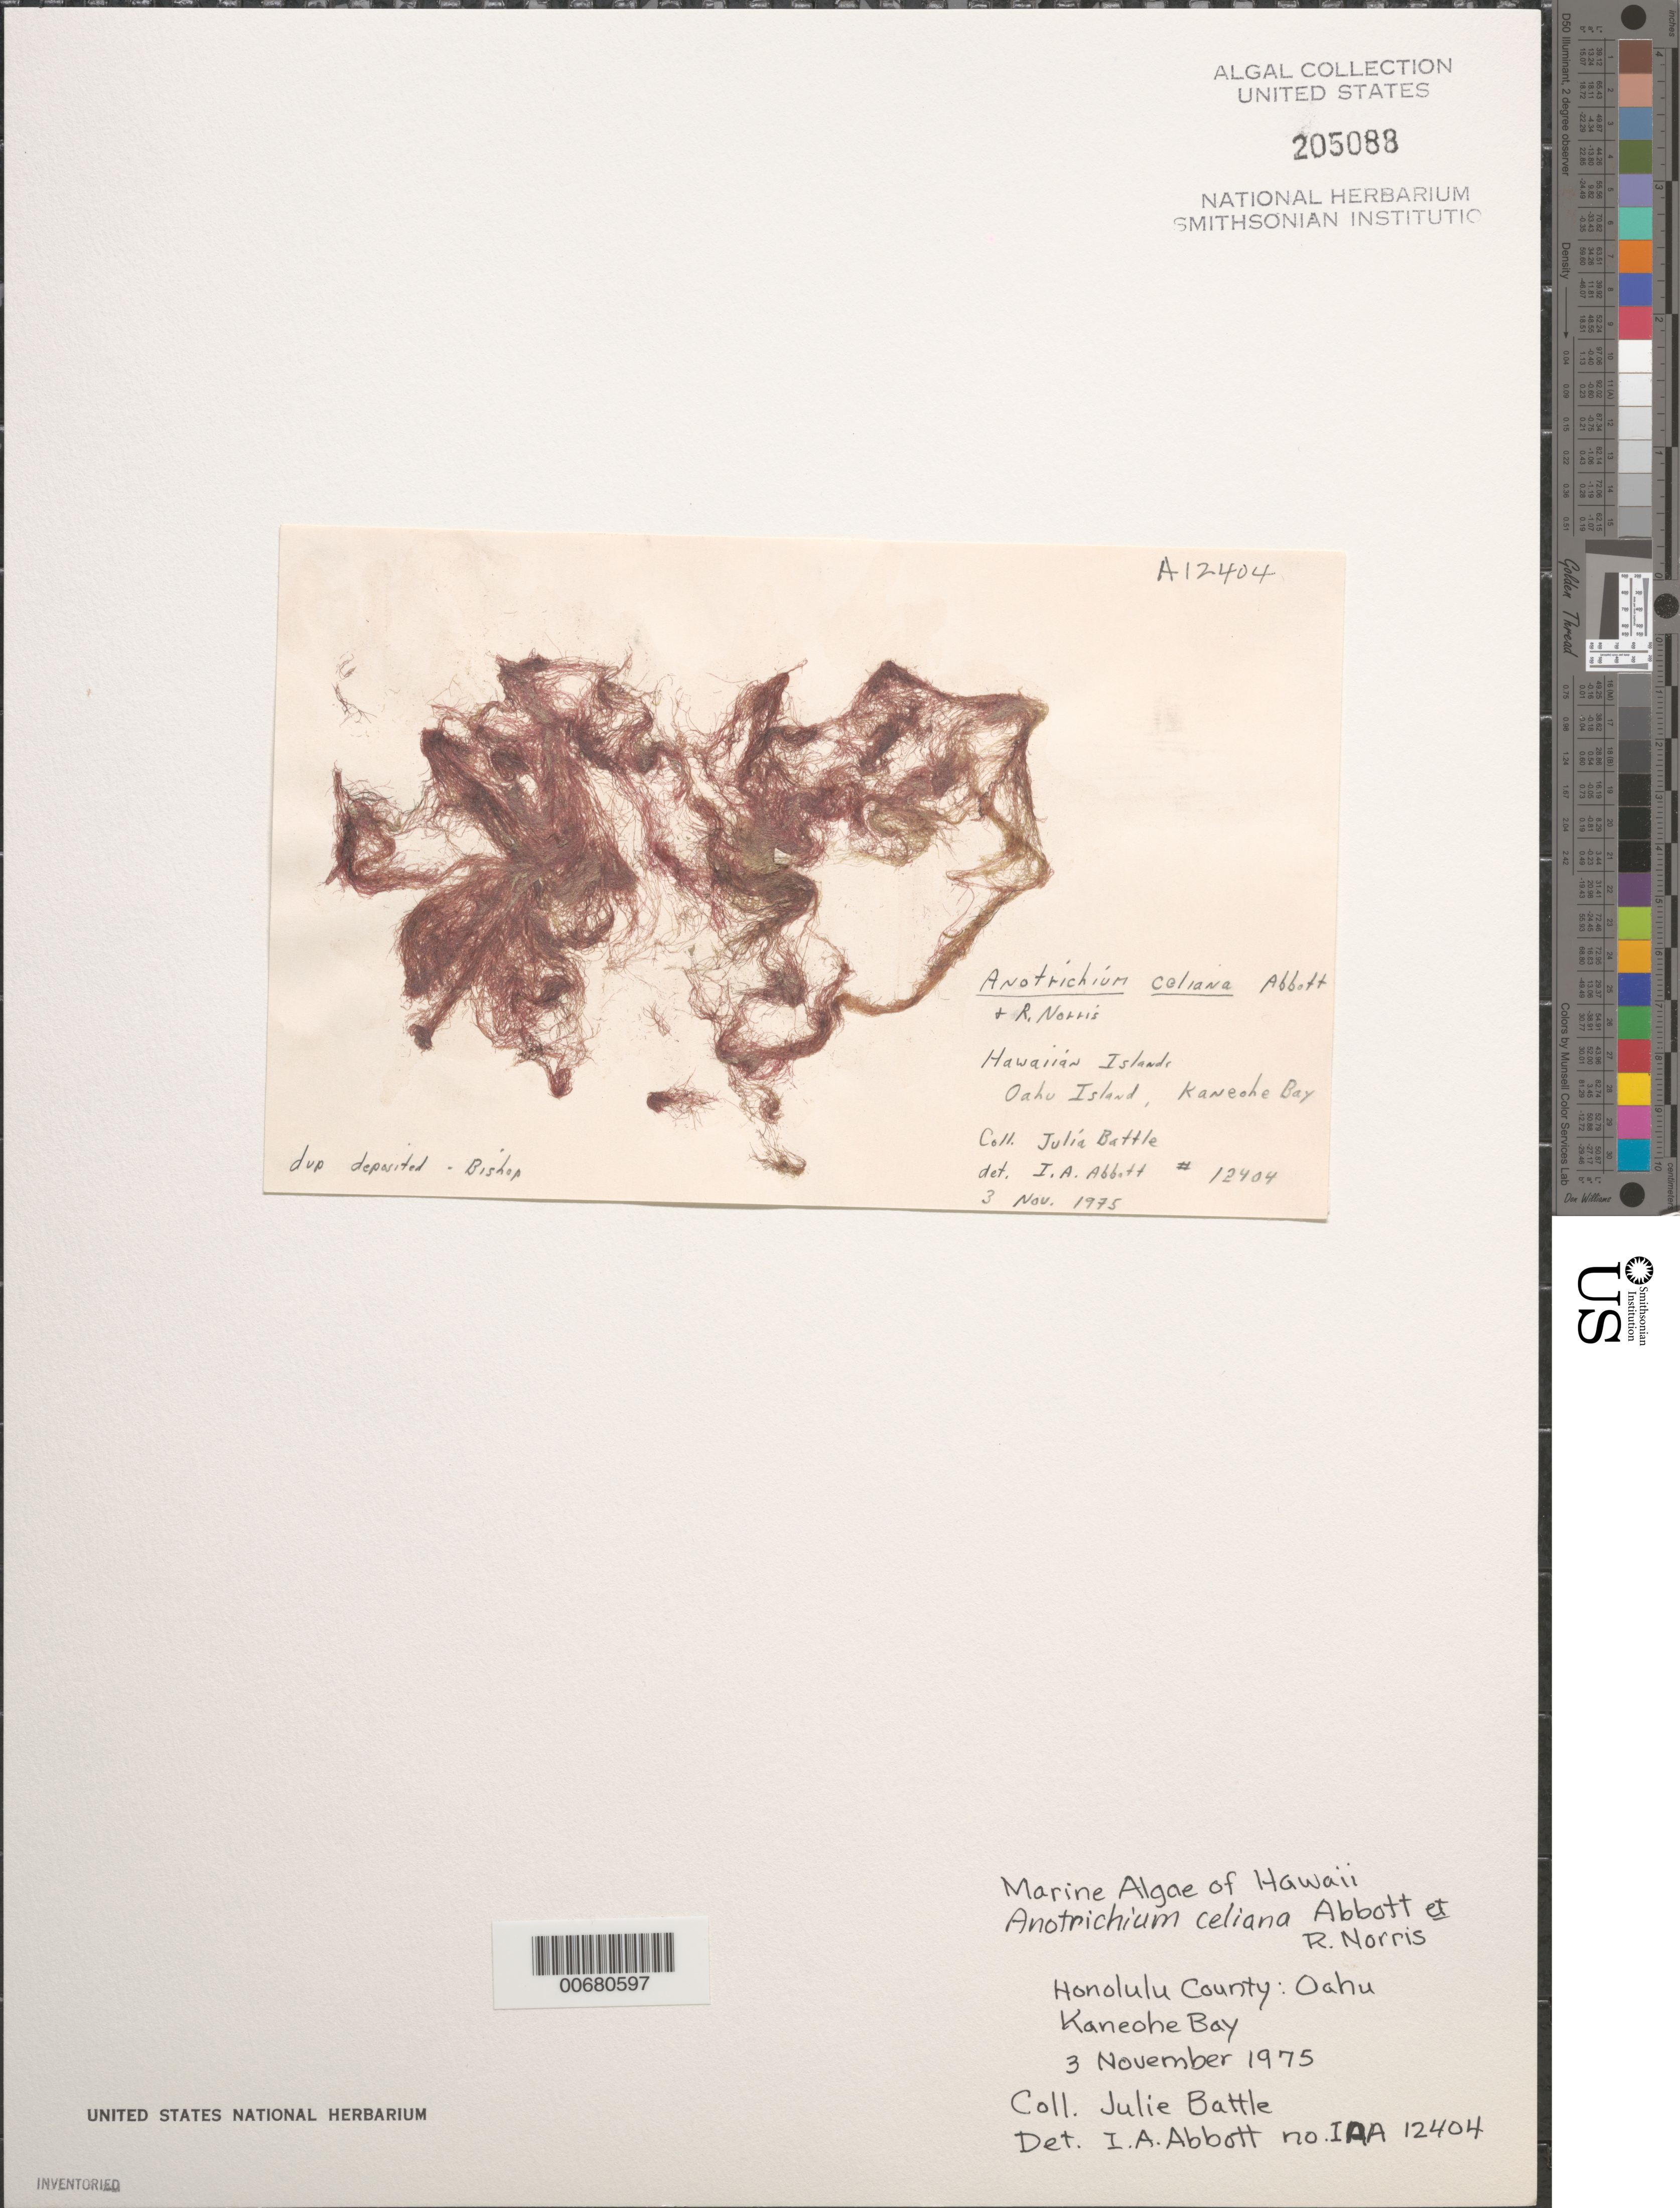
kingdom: Plantae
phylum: Rhodophyta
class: Florideophyceae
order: Ceramiales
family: Wrangeliaceae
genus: Anotrichium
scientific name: Anotrichium tenue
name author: (C. Agardh) Nägeli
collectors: J. Battle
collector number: IAA 12404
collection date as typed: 03 Nov 1975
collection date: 1975-11-03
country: United States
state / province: Hawaii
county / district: Honolulu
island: Oahu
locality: Kaneohe Bay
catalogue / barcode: US 205088